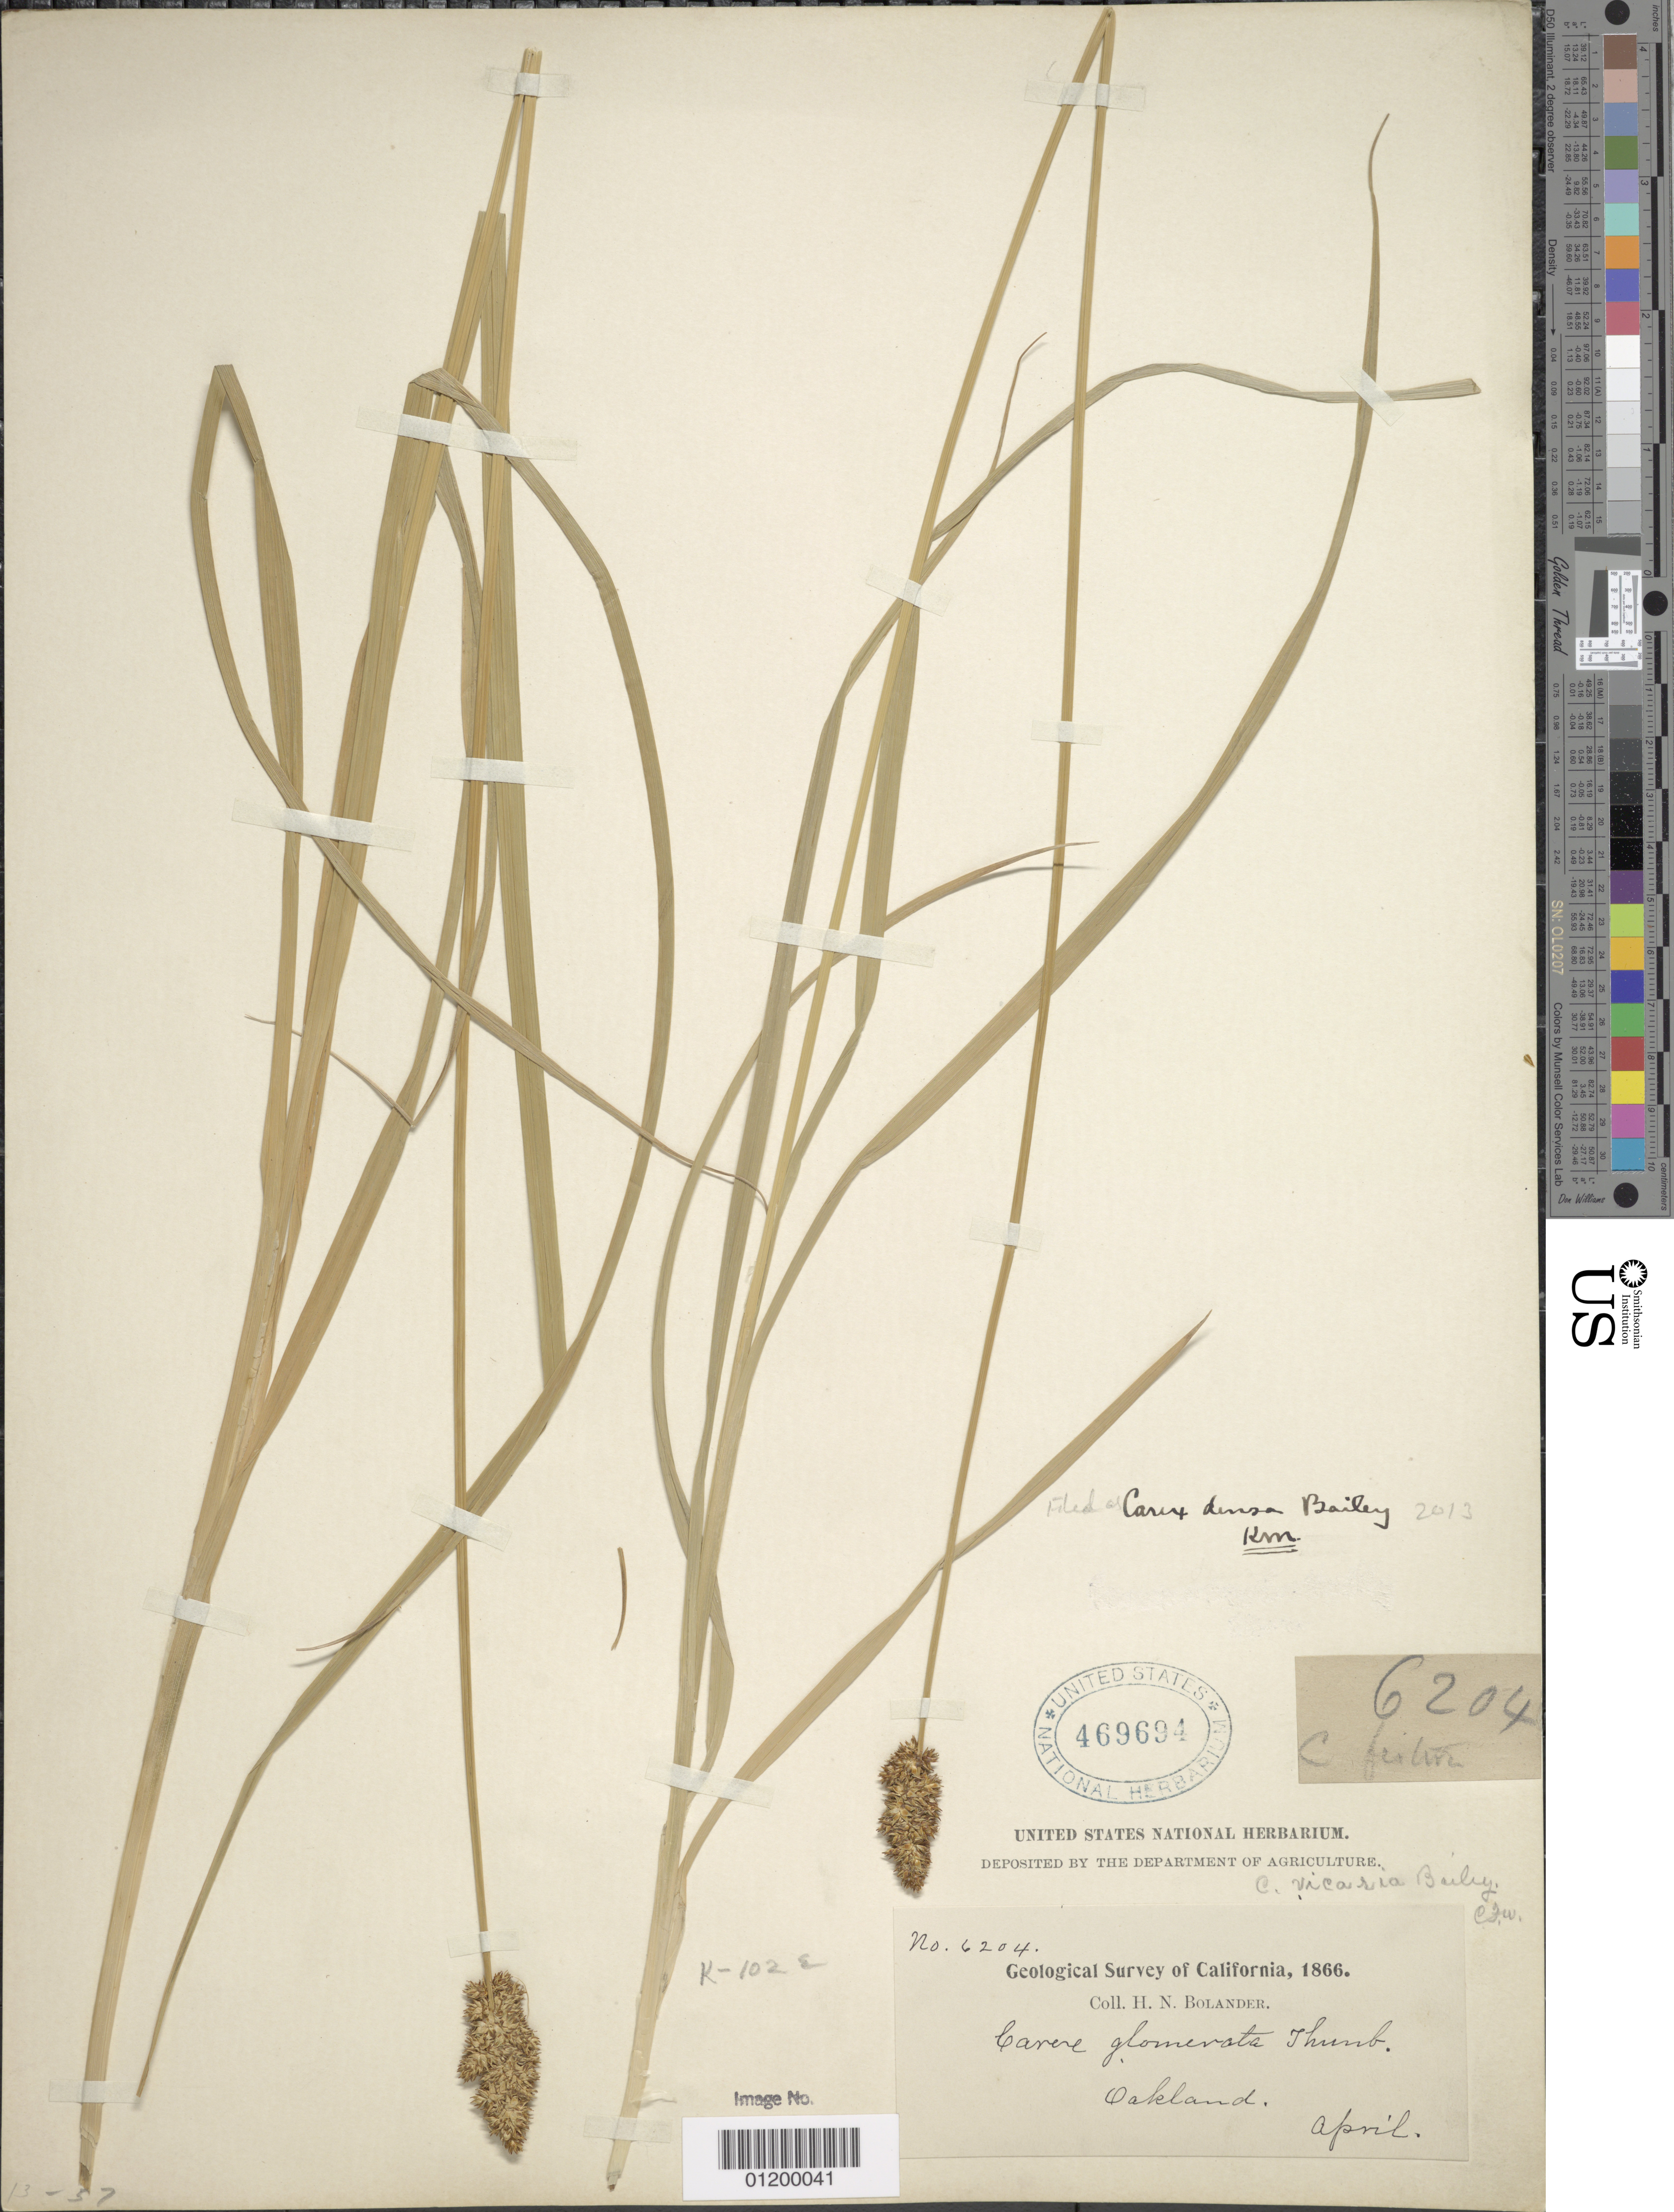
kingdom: Plantae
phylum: Tracheophyta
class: Liliopsida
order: Poales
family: Cyperaceae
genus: Carex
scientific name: Carex densa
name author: (L.H. Bailey) L.H. Bailey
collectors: H. Bolander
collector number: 6204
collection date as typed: Apr 1866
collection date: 1866-04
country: United States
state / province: California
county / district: Alameda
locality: Oakland.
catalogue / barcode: US 469694